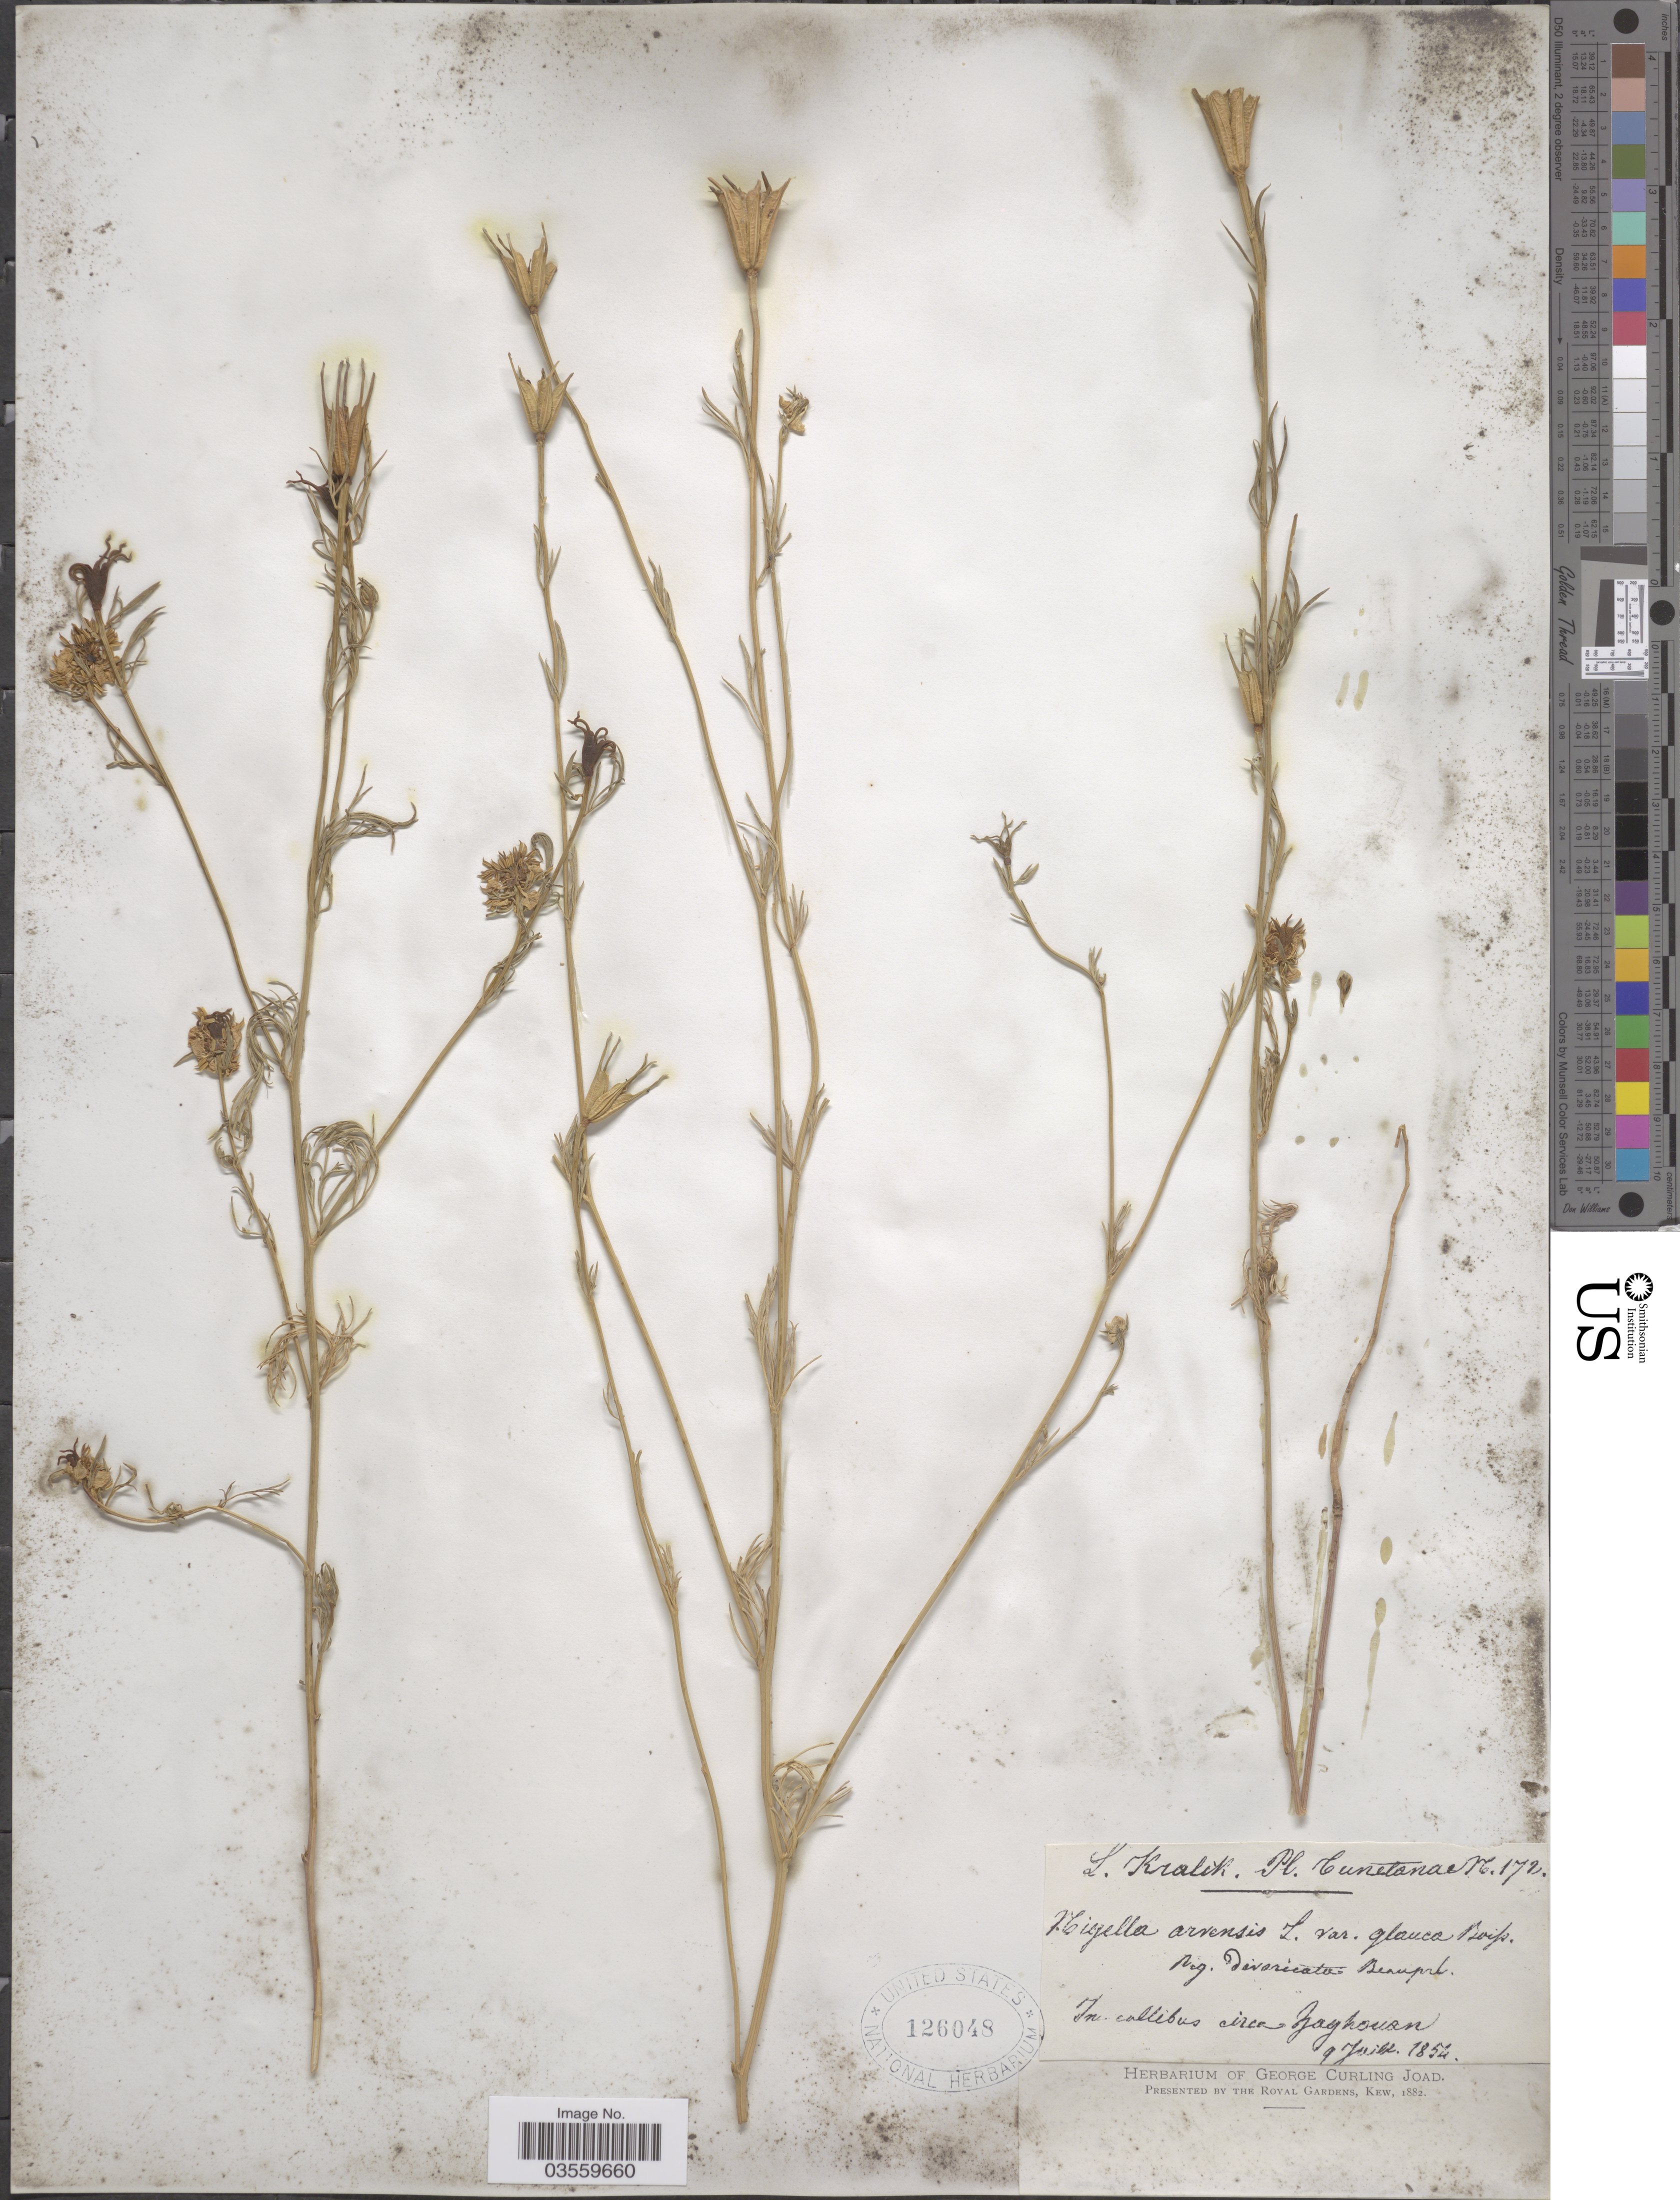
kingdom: Plantae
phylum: Tracheophyta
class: Magnoliopsida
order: Ranunculales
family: Ranunculaceae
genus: Nigella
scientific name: Nigella arvensis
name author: L.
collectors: L. Kralik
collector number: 172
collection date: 1854-07-09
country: Tunisia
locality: Tunetanae. In collibus circa Zaghouan.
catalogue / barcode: US 126048